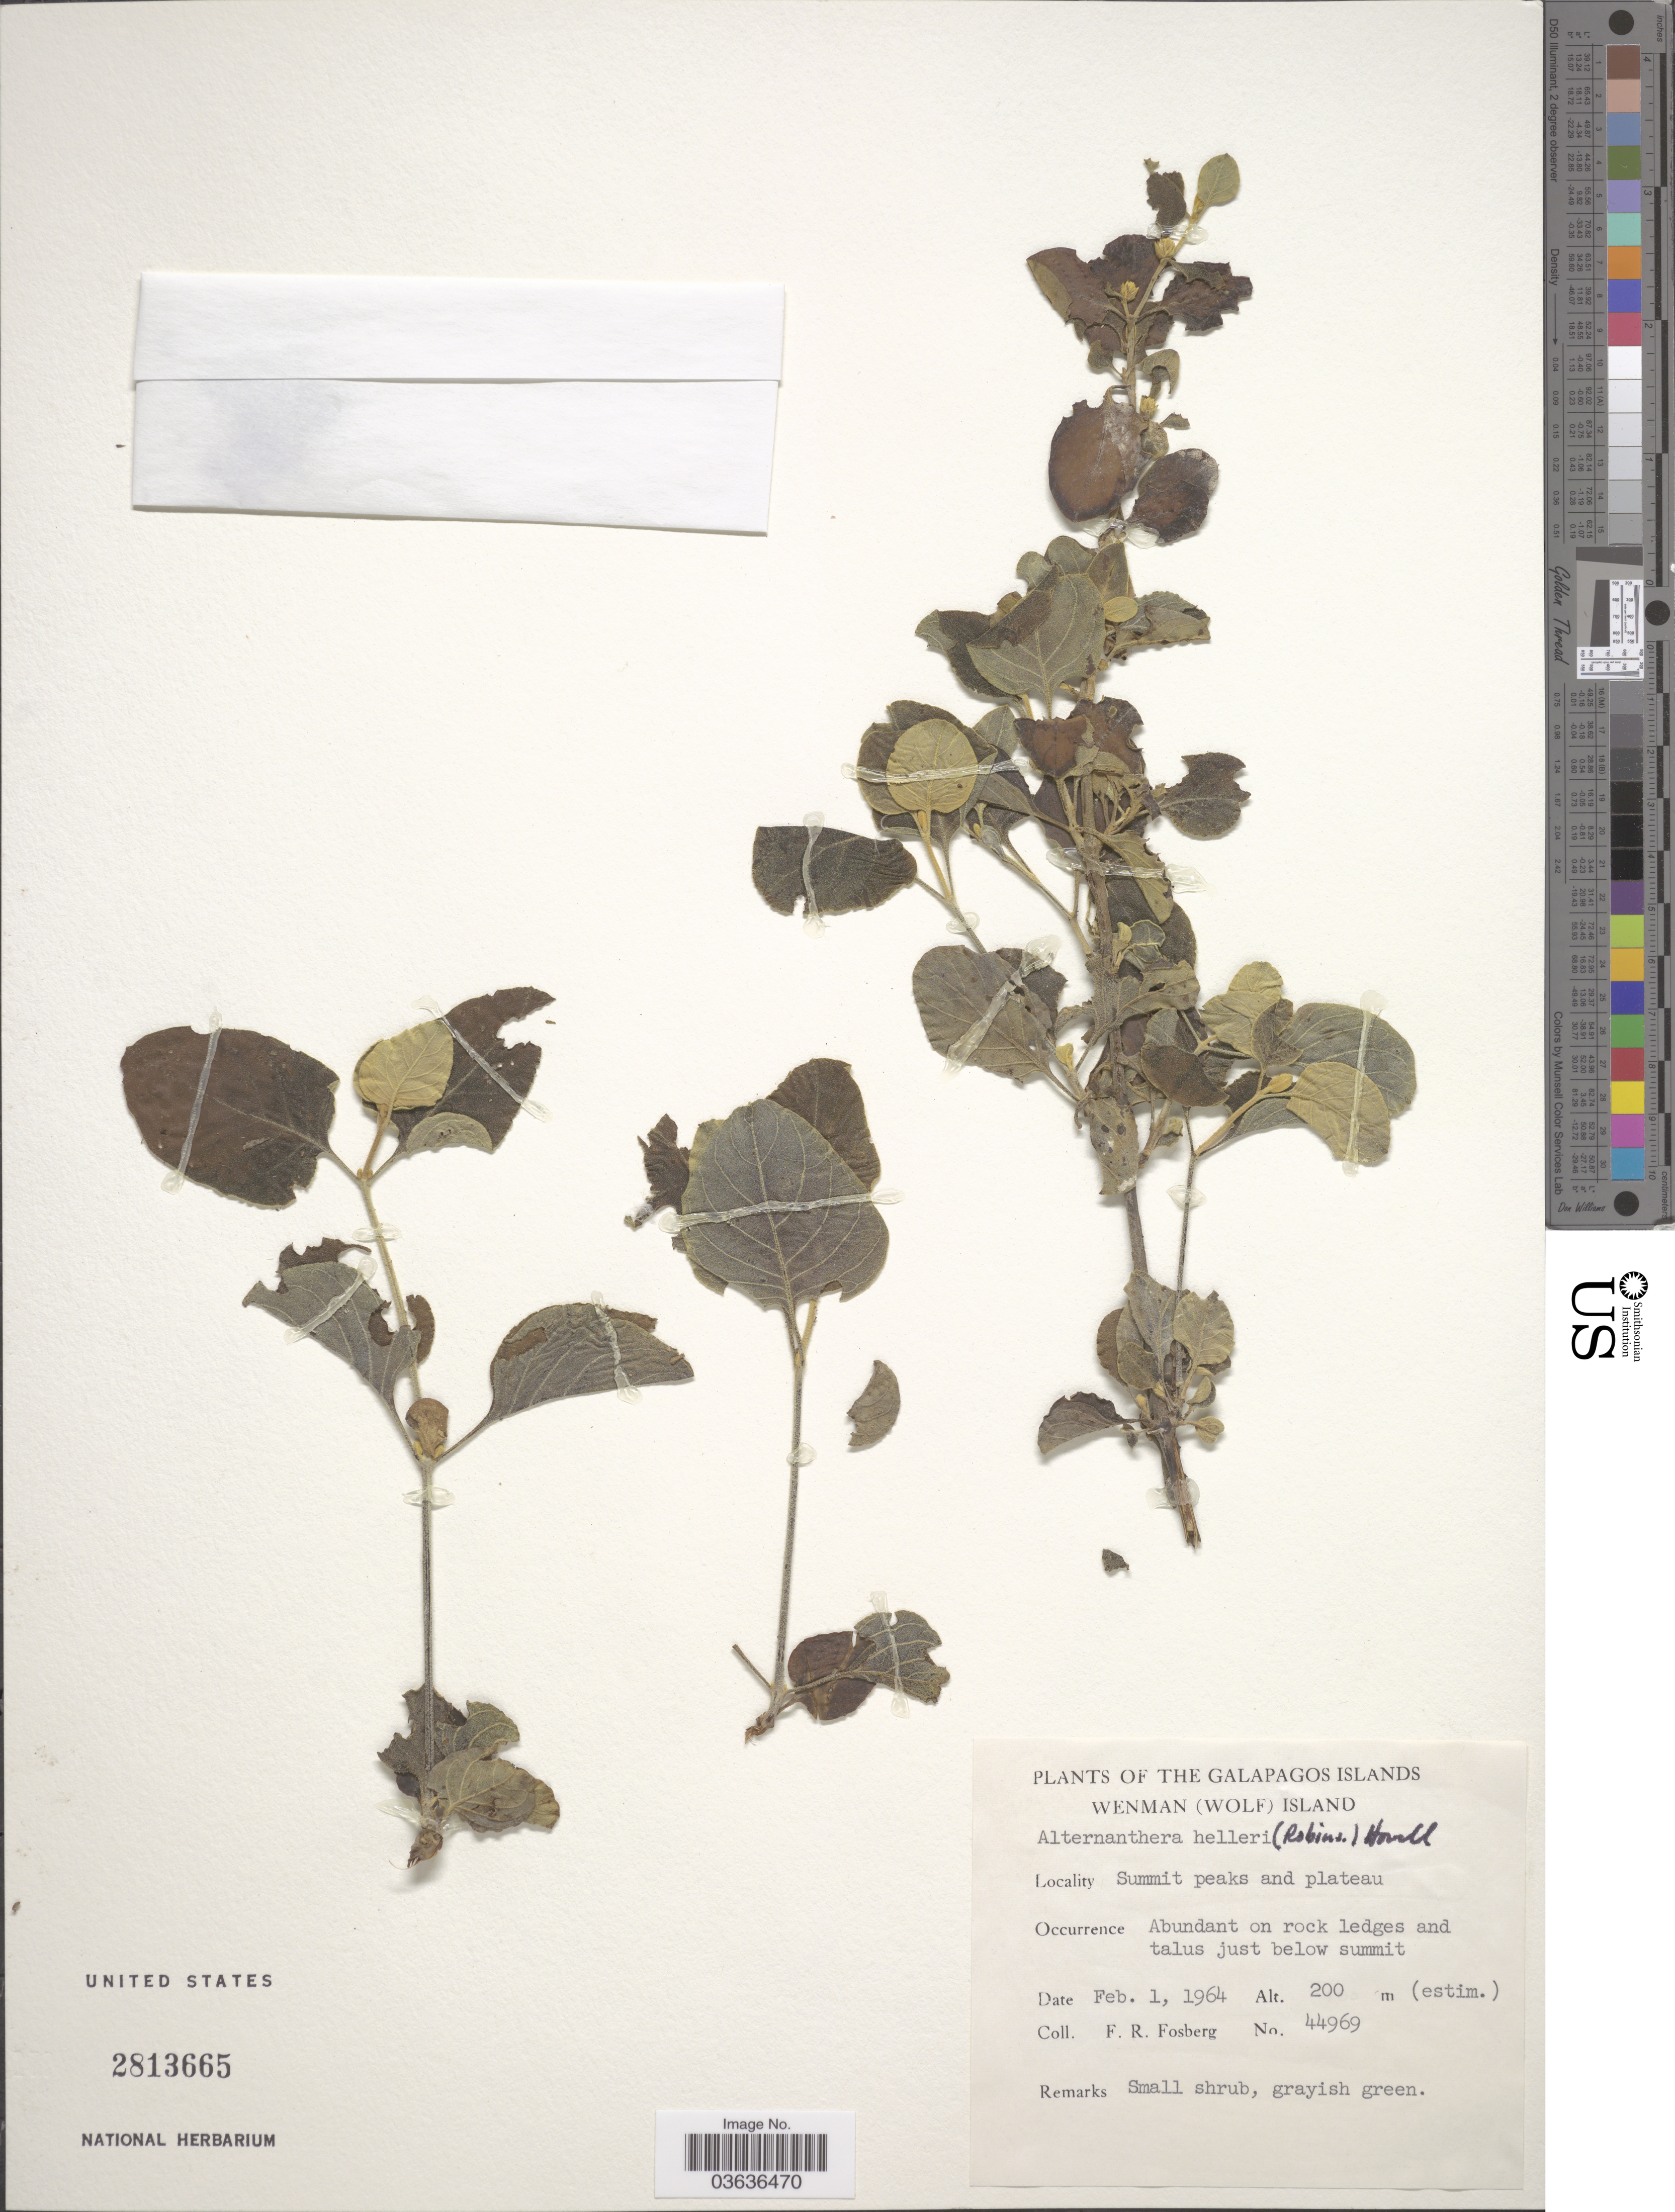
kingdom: Plantae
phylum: Tracheophyta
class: Magnoliopsida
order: Caryophyllales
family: Amaranthaceae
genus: Alternanthera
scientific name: Alternanthera helleri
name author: (B.L. Rob.) J.T. Howell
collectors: F. R. Fosberg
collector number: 44969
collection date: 1964-02-01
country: Ecuador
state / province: Colón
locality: The Galapagos Islands. Wenman (Wolf) Island. Summit peaks and plateau.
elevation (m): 200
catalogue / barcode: US 2813665